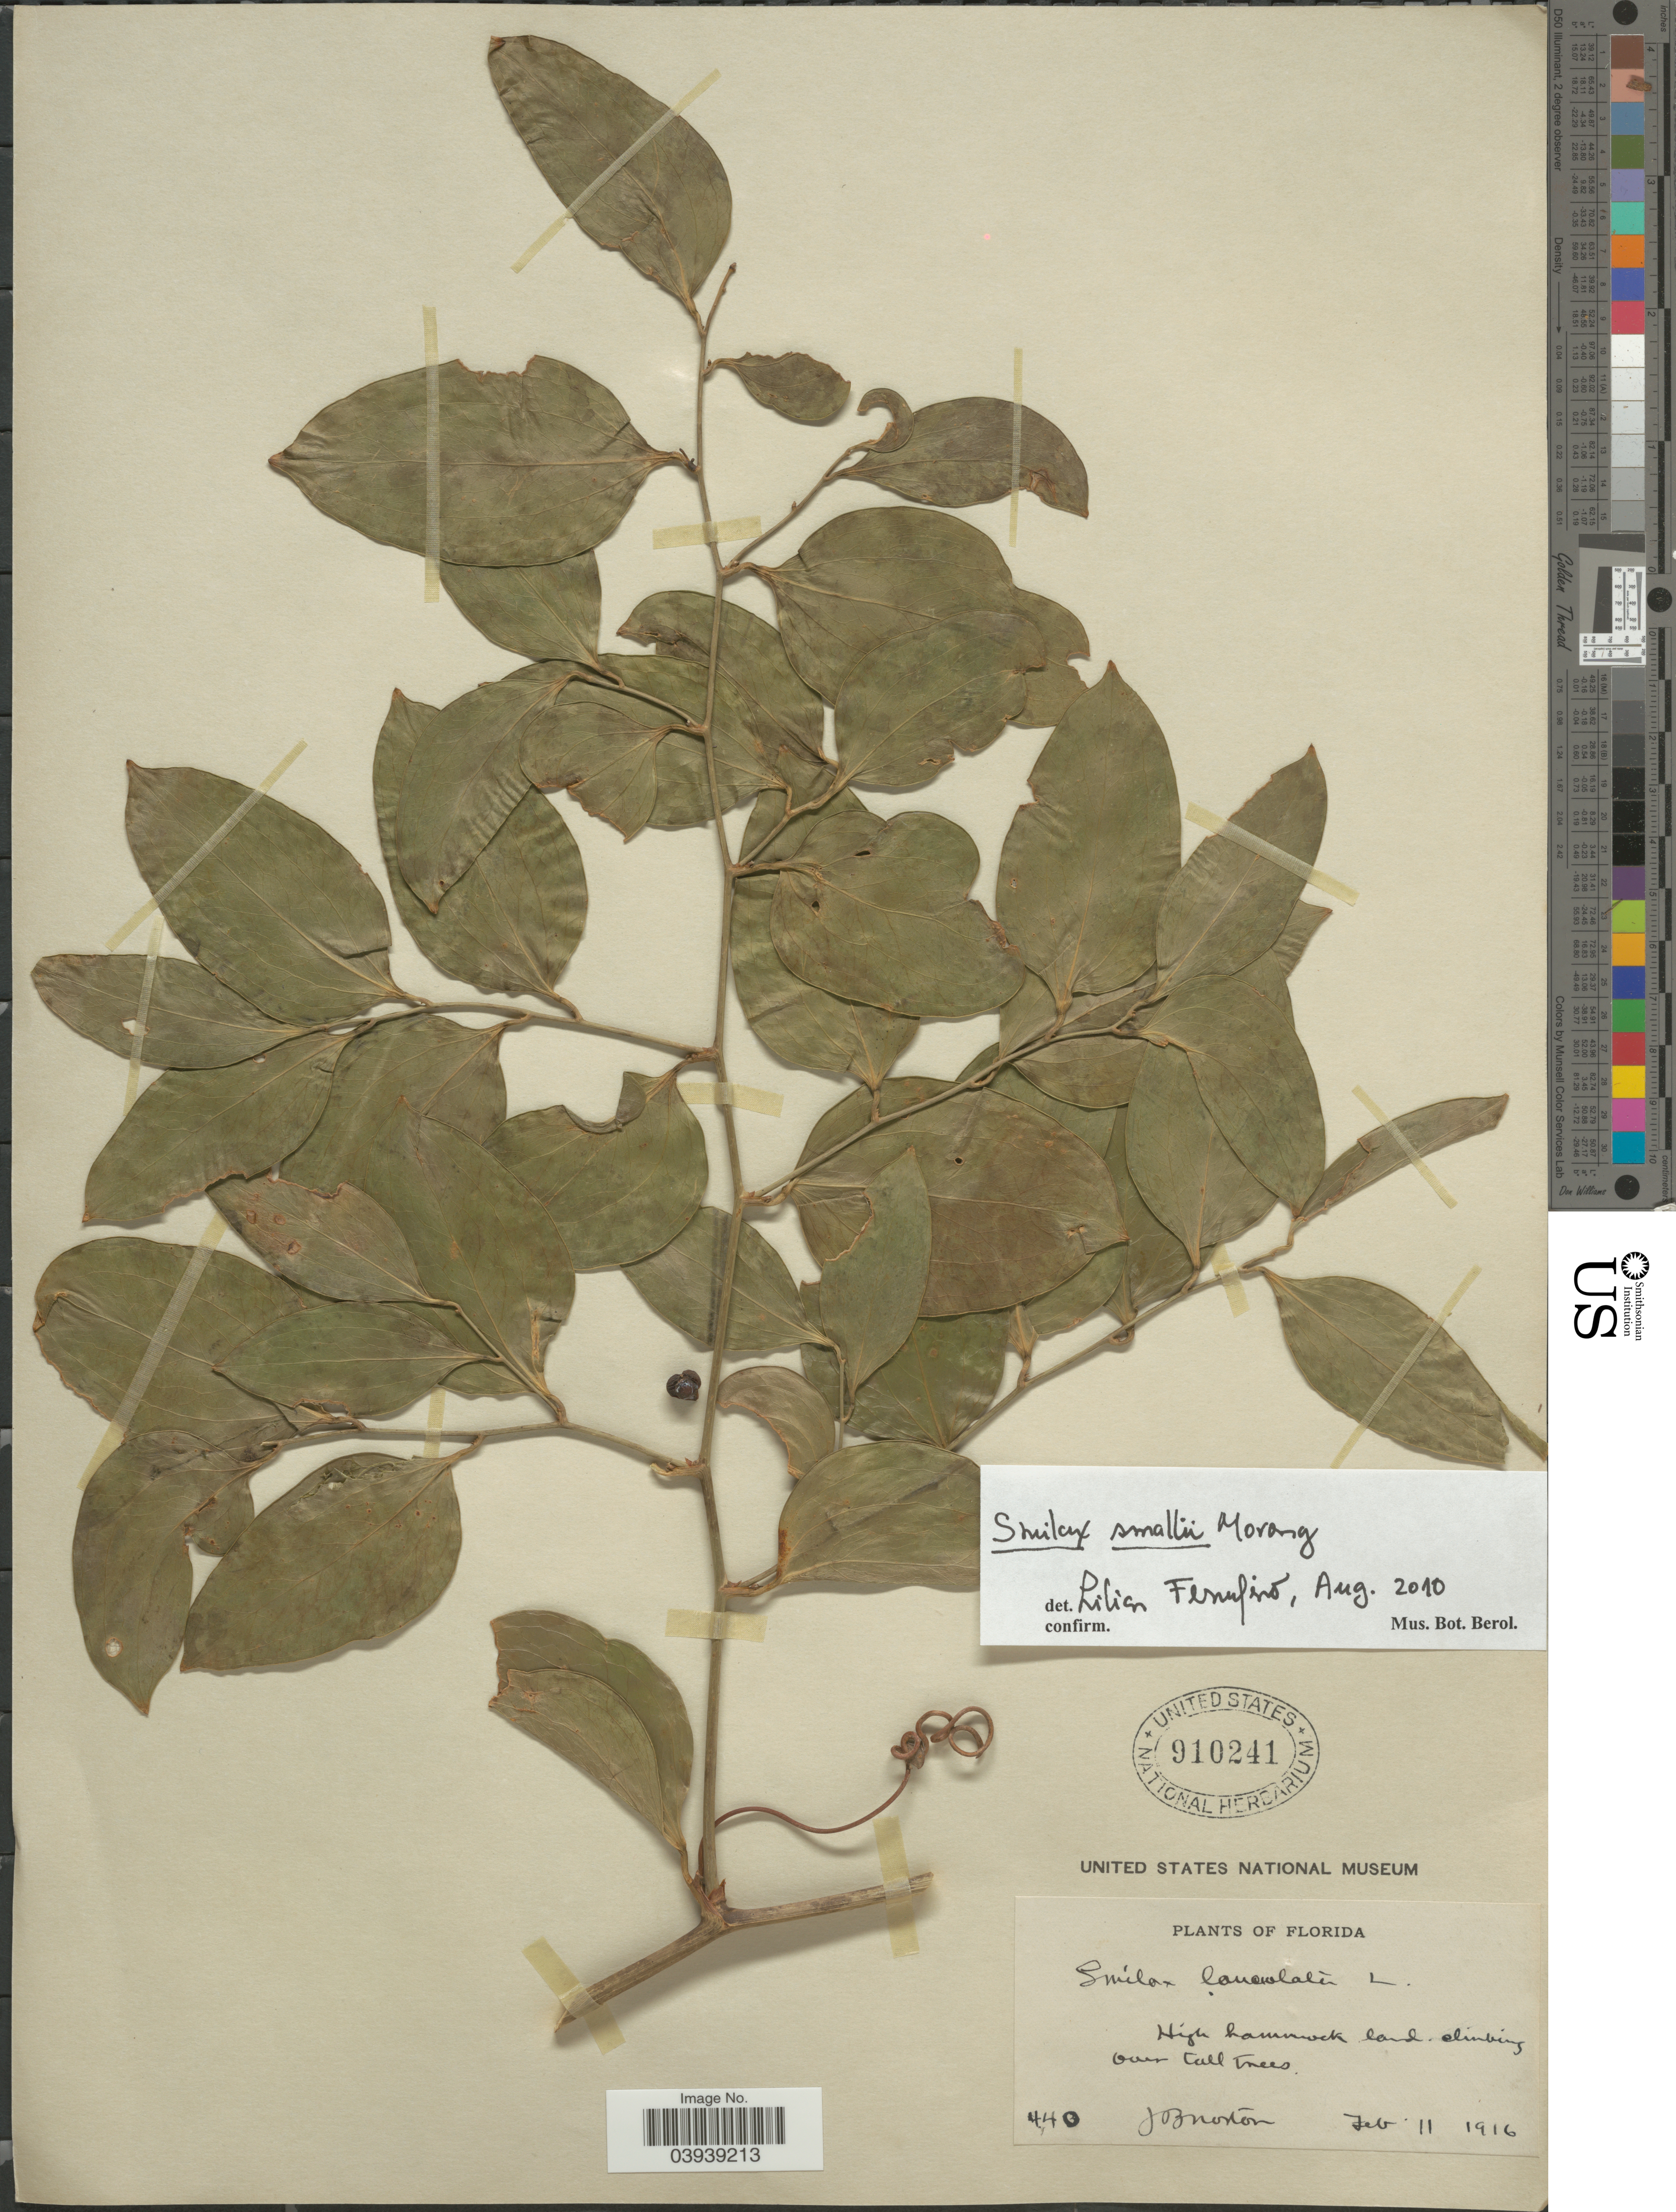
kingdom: Plantae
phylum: Tracheophyta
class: Liliopsida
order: Liliales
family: Smilacaceae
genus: Smilax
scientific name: Smilax smallii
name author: Morong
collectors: J. B. Norton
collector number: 440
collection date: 1916-02-11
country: United States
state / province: Florida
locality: High hammock land climbing over tall trees.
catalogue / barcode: US 910241